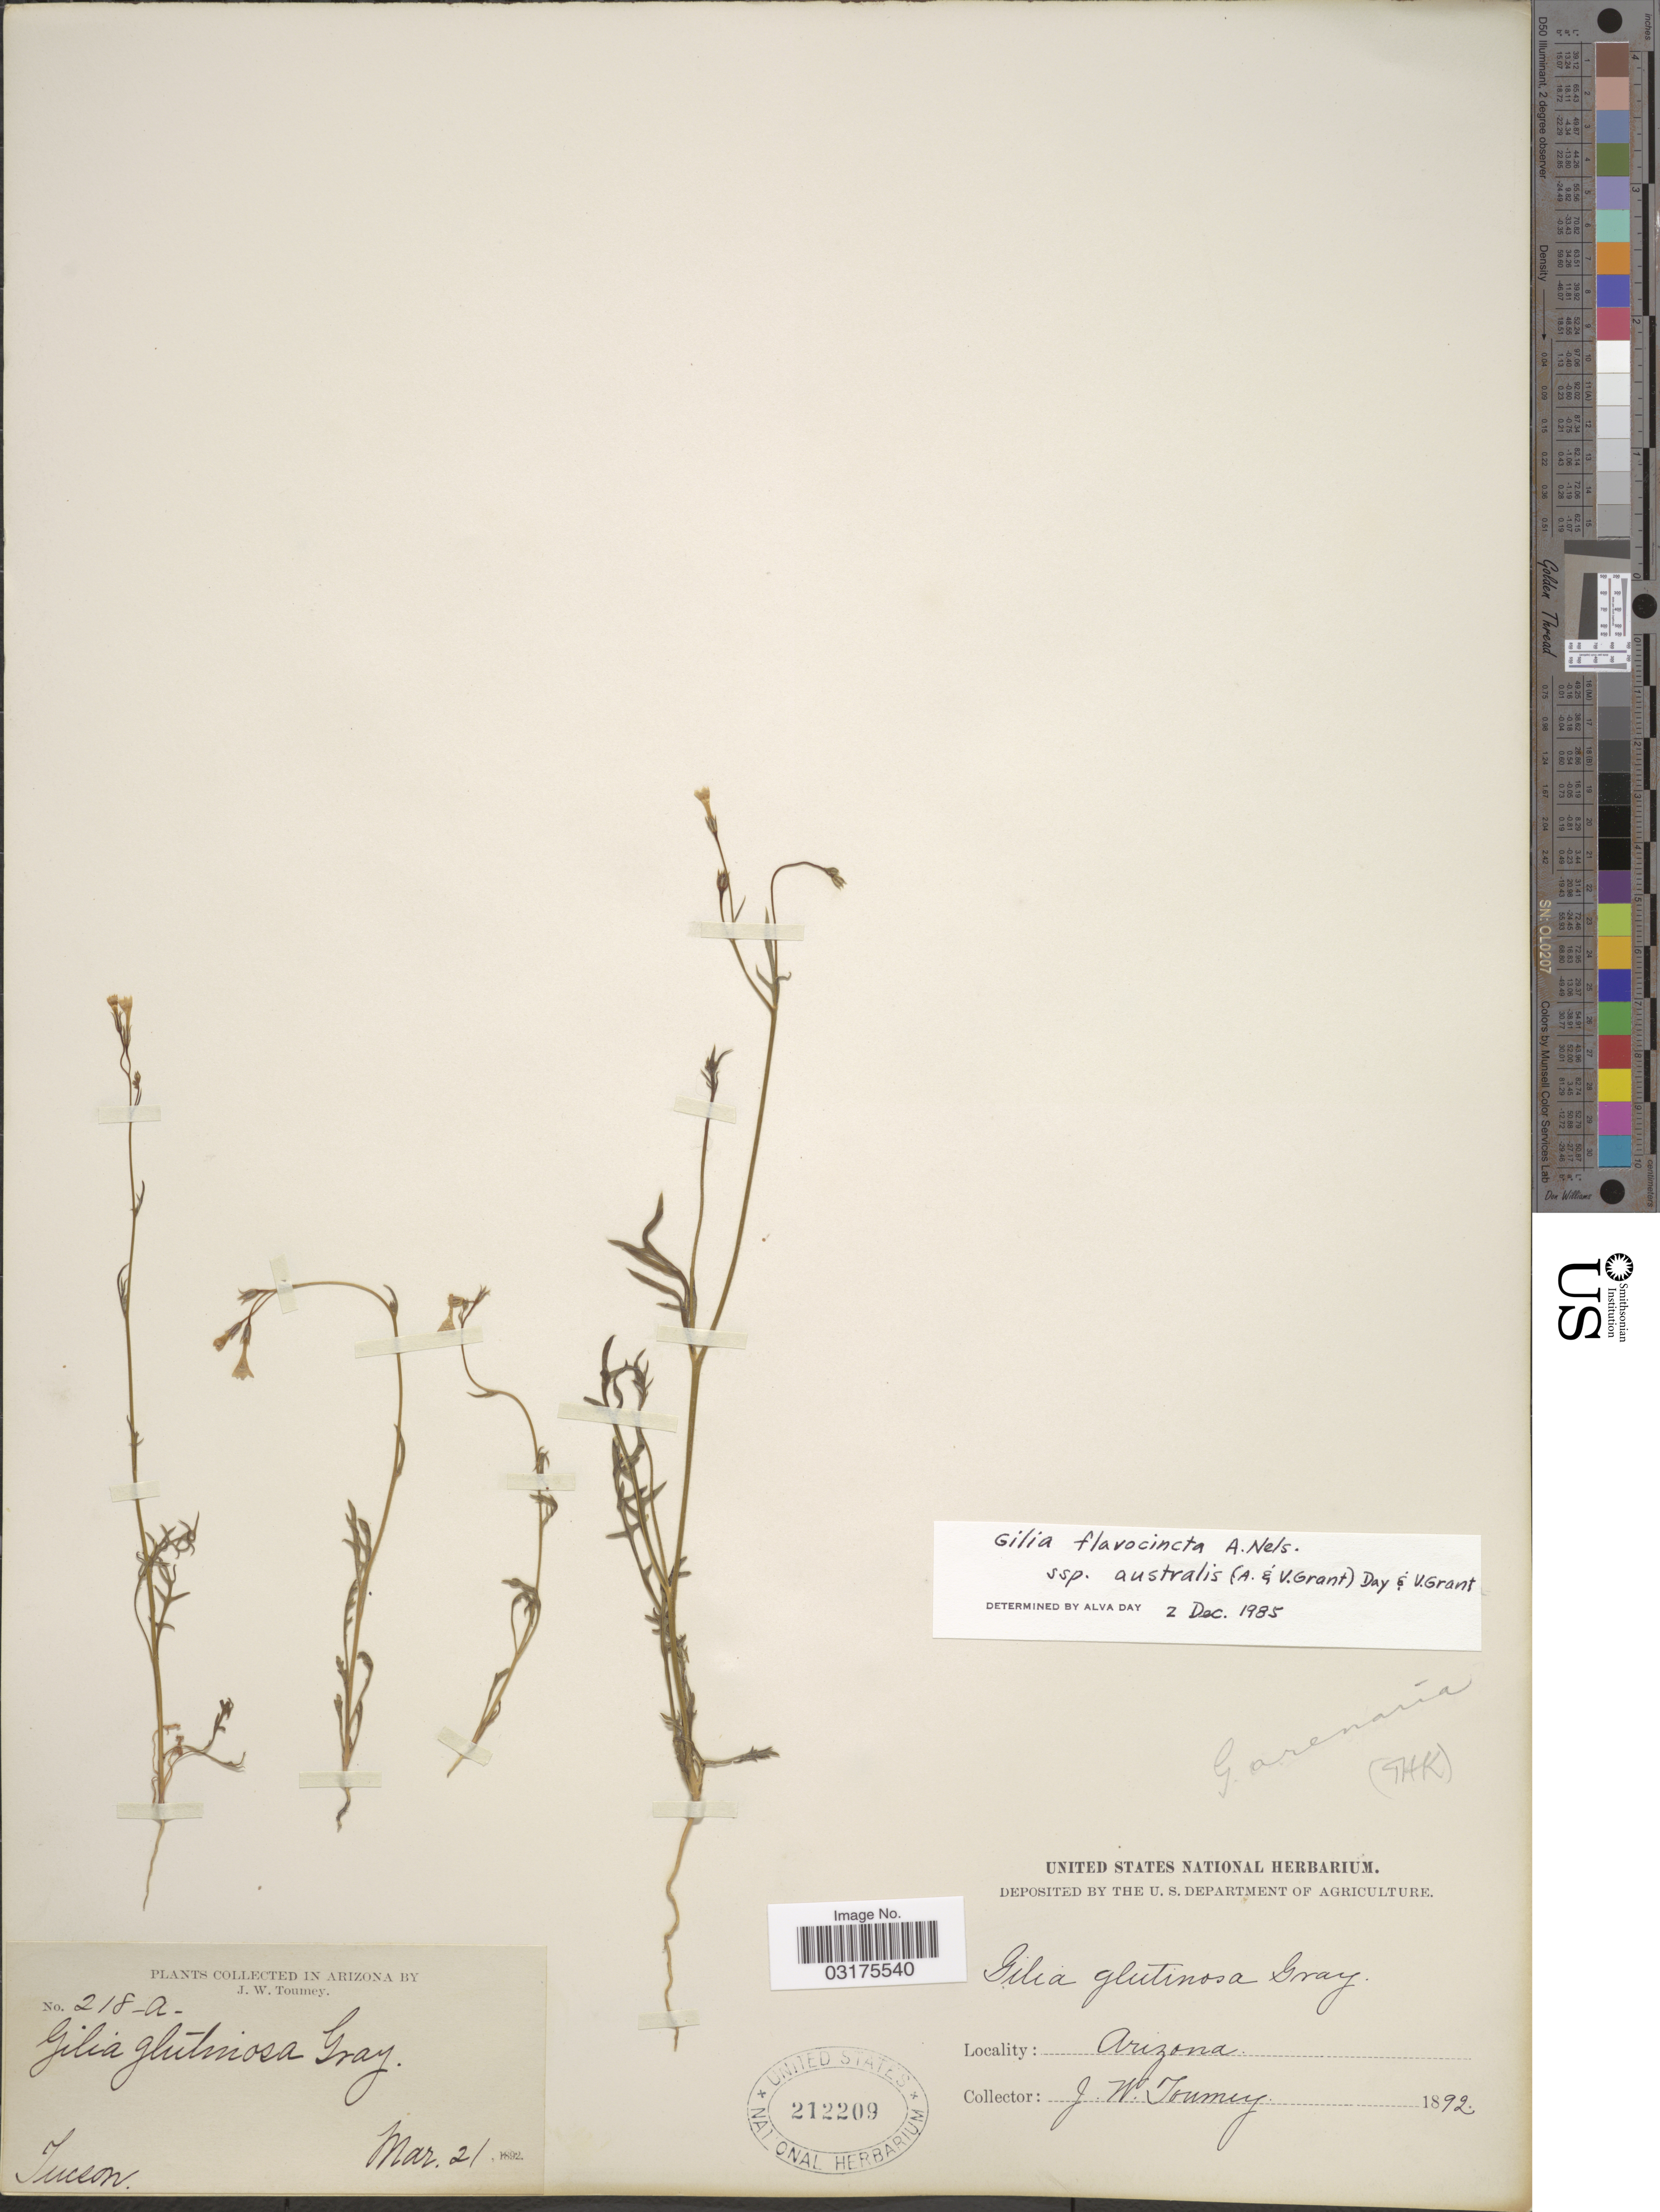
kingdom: Plantae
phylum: Tracheophyta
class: Magnoliopsida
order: Ericales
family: Polemoniaceae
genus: Gilia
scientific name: Gilia flavocincta subsp. australis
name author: A. Nelson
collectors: J. W. Toumey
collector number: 218a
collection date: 1892-03-21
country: United States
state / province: Arizona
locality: Tucson.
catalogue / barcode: US 212209